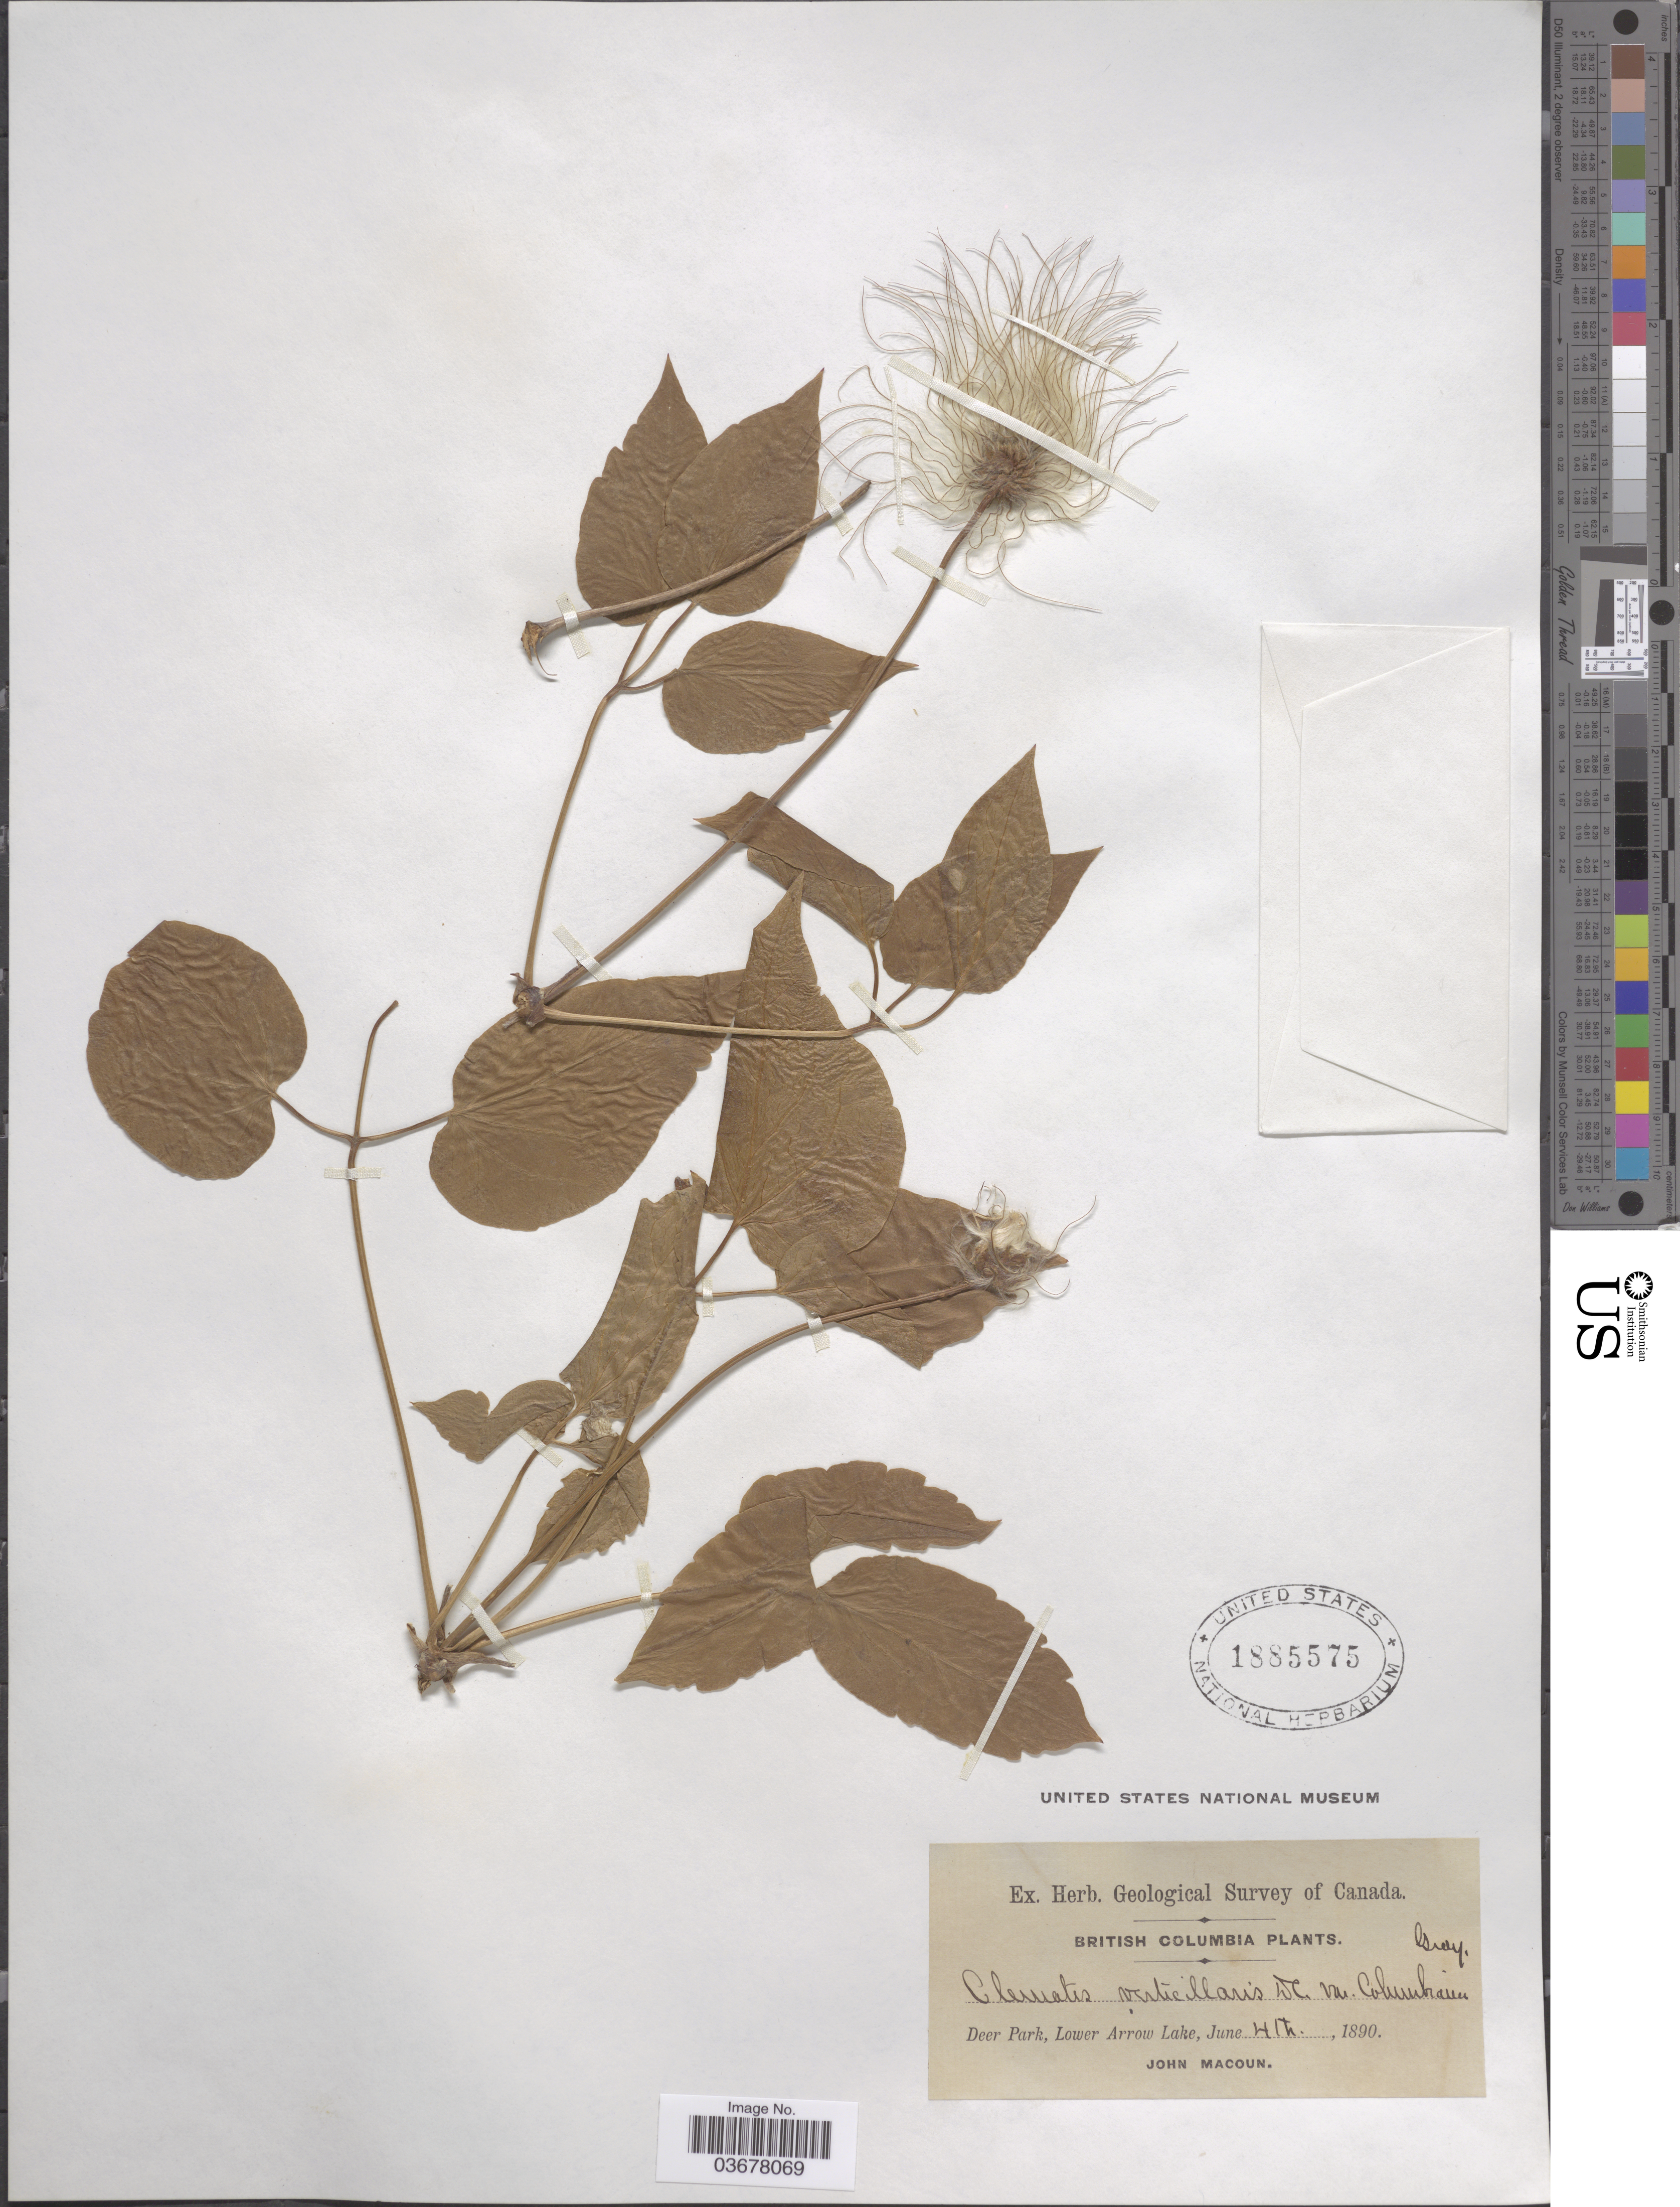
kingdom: Plantae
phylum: Tracheophyta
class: Magnoliopsida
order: Ranunculales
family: Ranunculaceae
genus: Clematis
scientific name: Clematis occidentalis var. grosseserrata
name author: (Rydb.) J.S. Pringle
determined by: Strong, M. T., (US), Smithsonian Institution - National Museum of Natural History (UNITED STATES)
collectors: J. Macoun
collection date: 1890-06-04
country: Canada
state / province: British Columbia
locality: Deer Park, Lower Arrow Lake.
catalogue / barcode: US 1885575